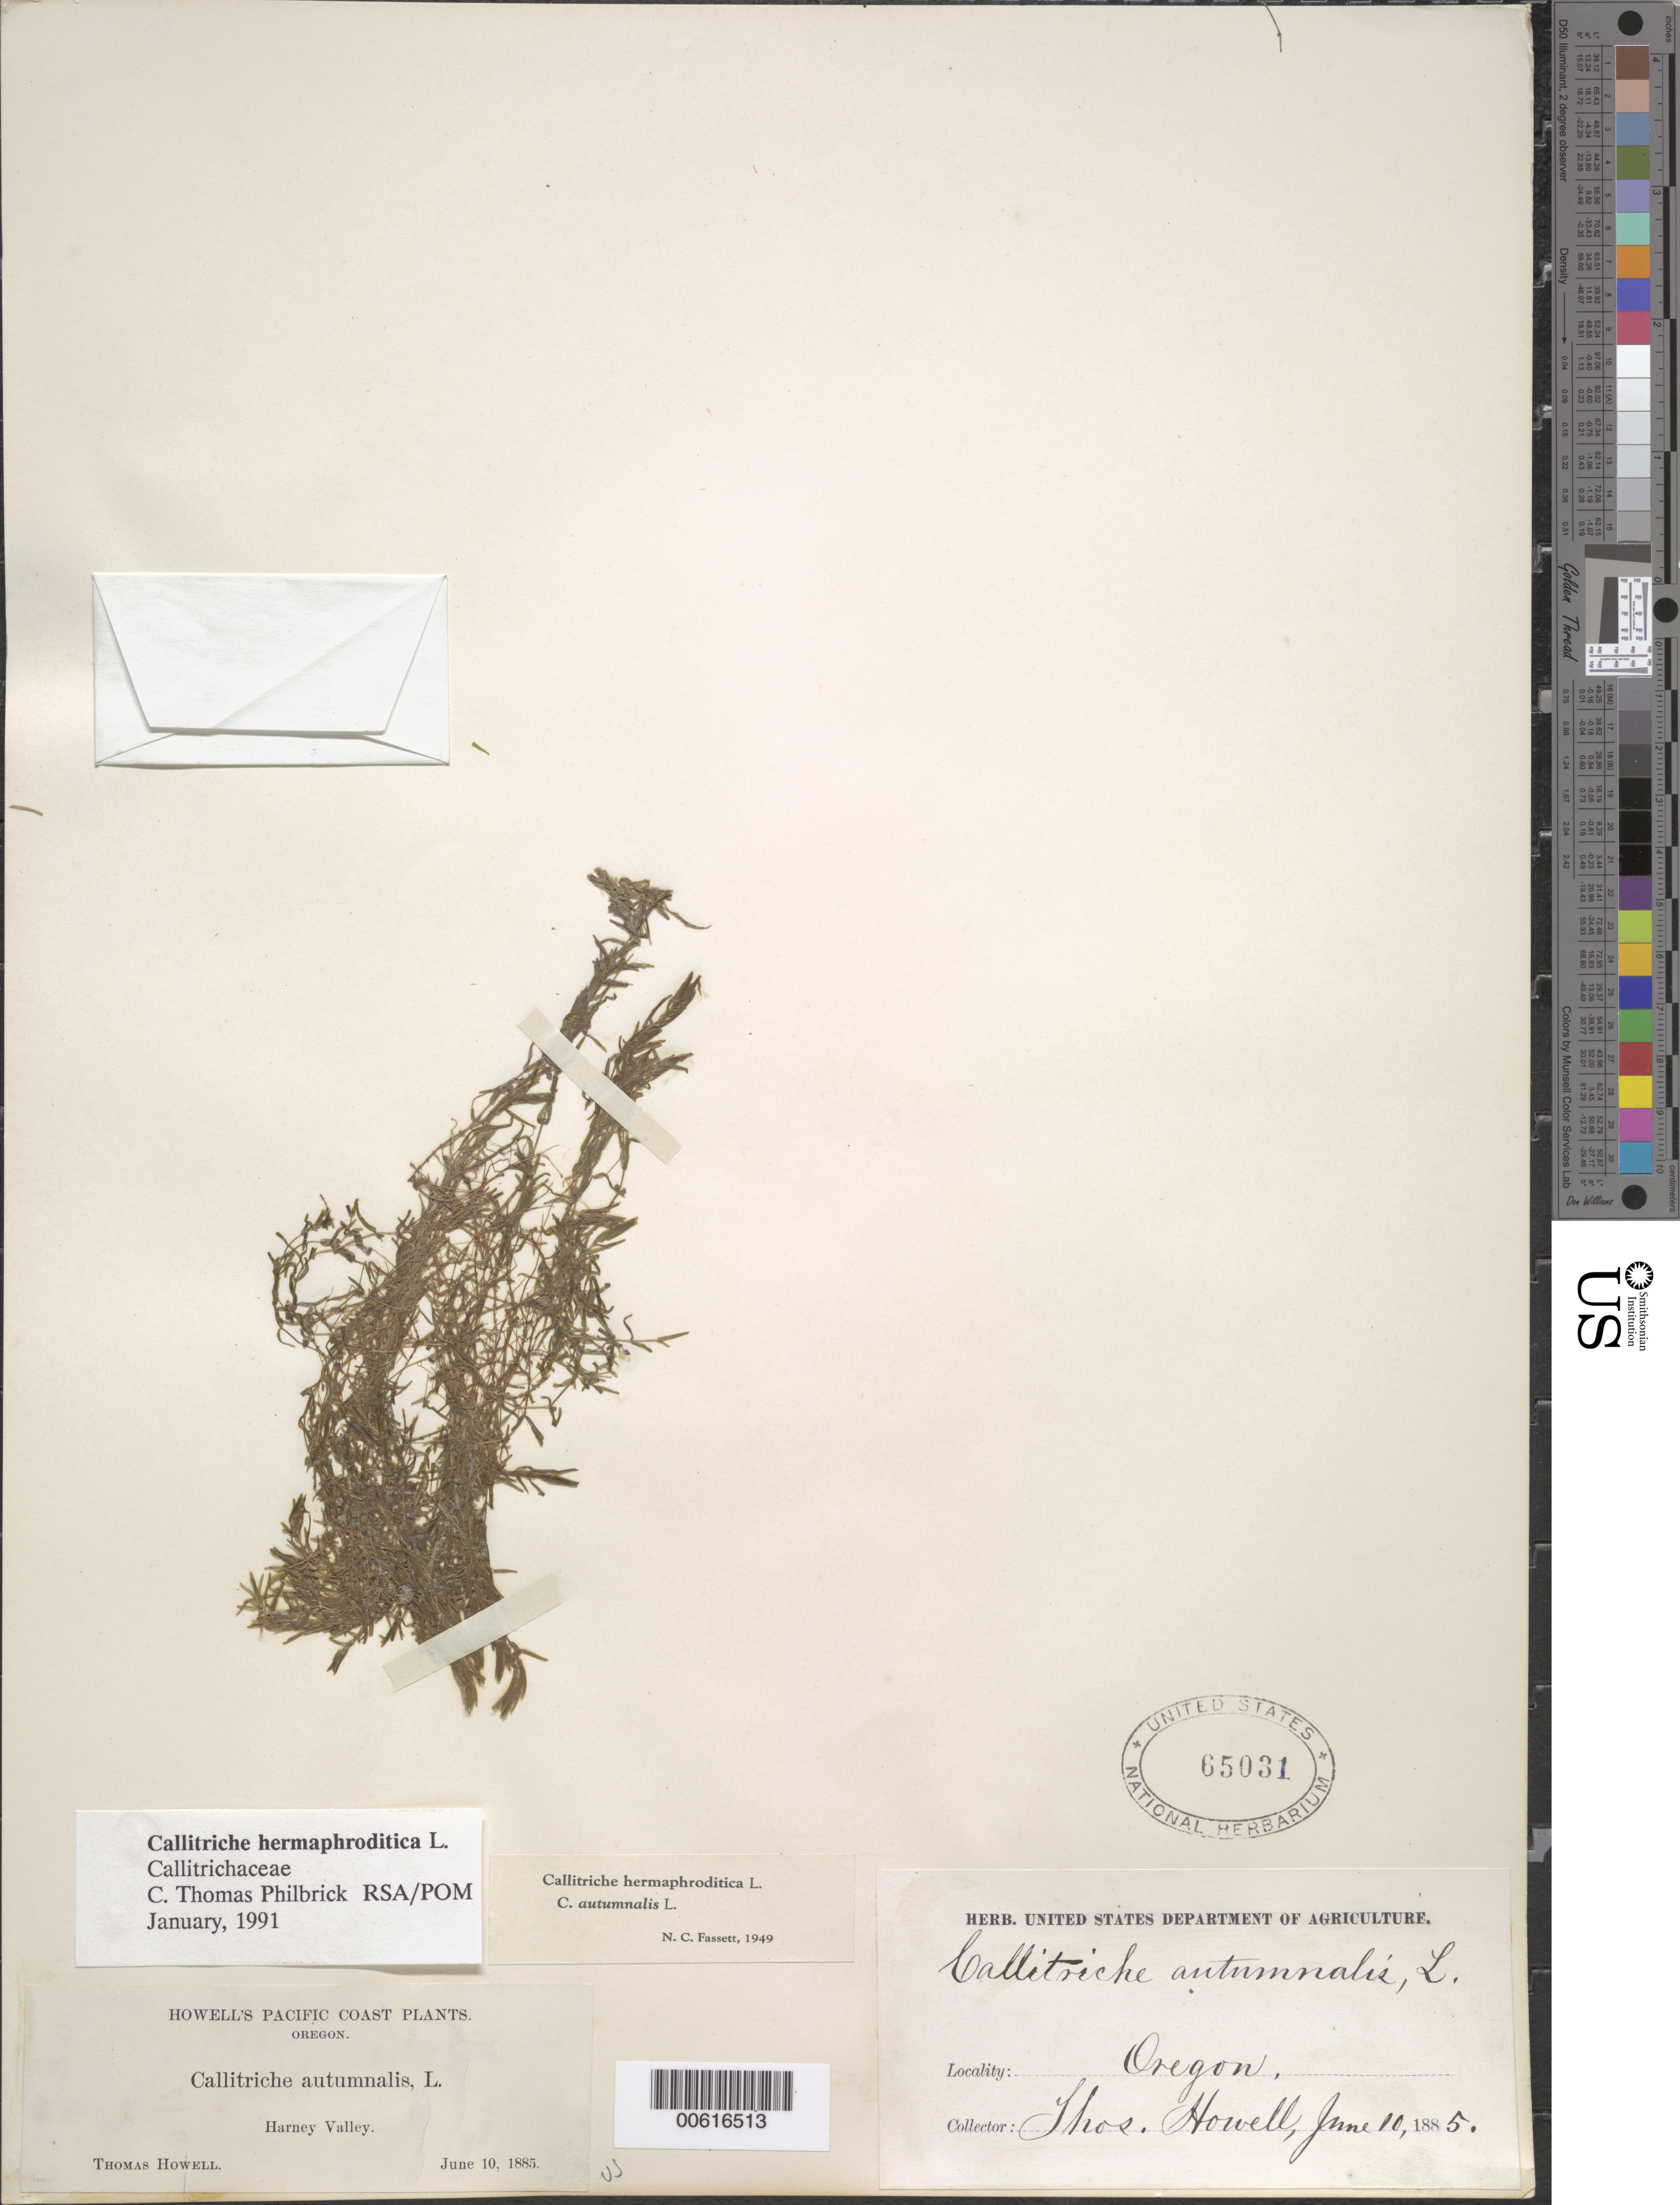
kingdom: Plantae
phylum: Tracheophyta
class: Magnoliopsida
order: Lamiales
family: Plantaginaceae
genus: Callitriche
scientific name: Callitriche hermaphroditica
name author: L.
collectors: T. Howell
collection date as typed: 10 Jun 1885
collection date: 1885-06-10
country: United States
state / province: Oregon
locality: Harney Valley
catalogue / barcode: US 65031